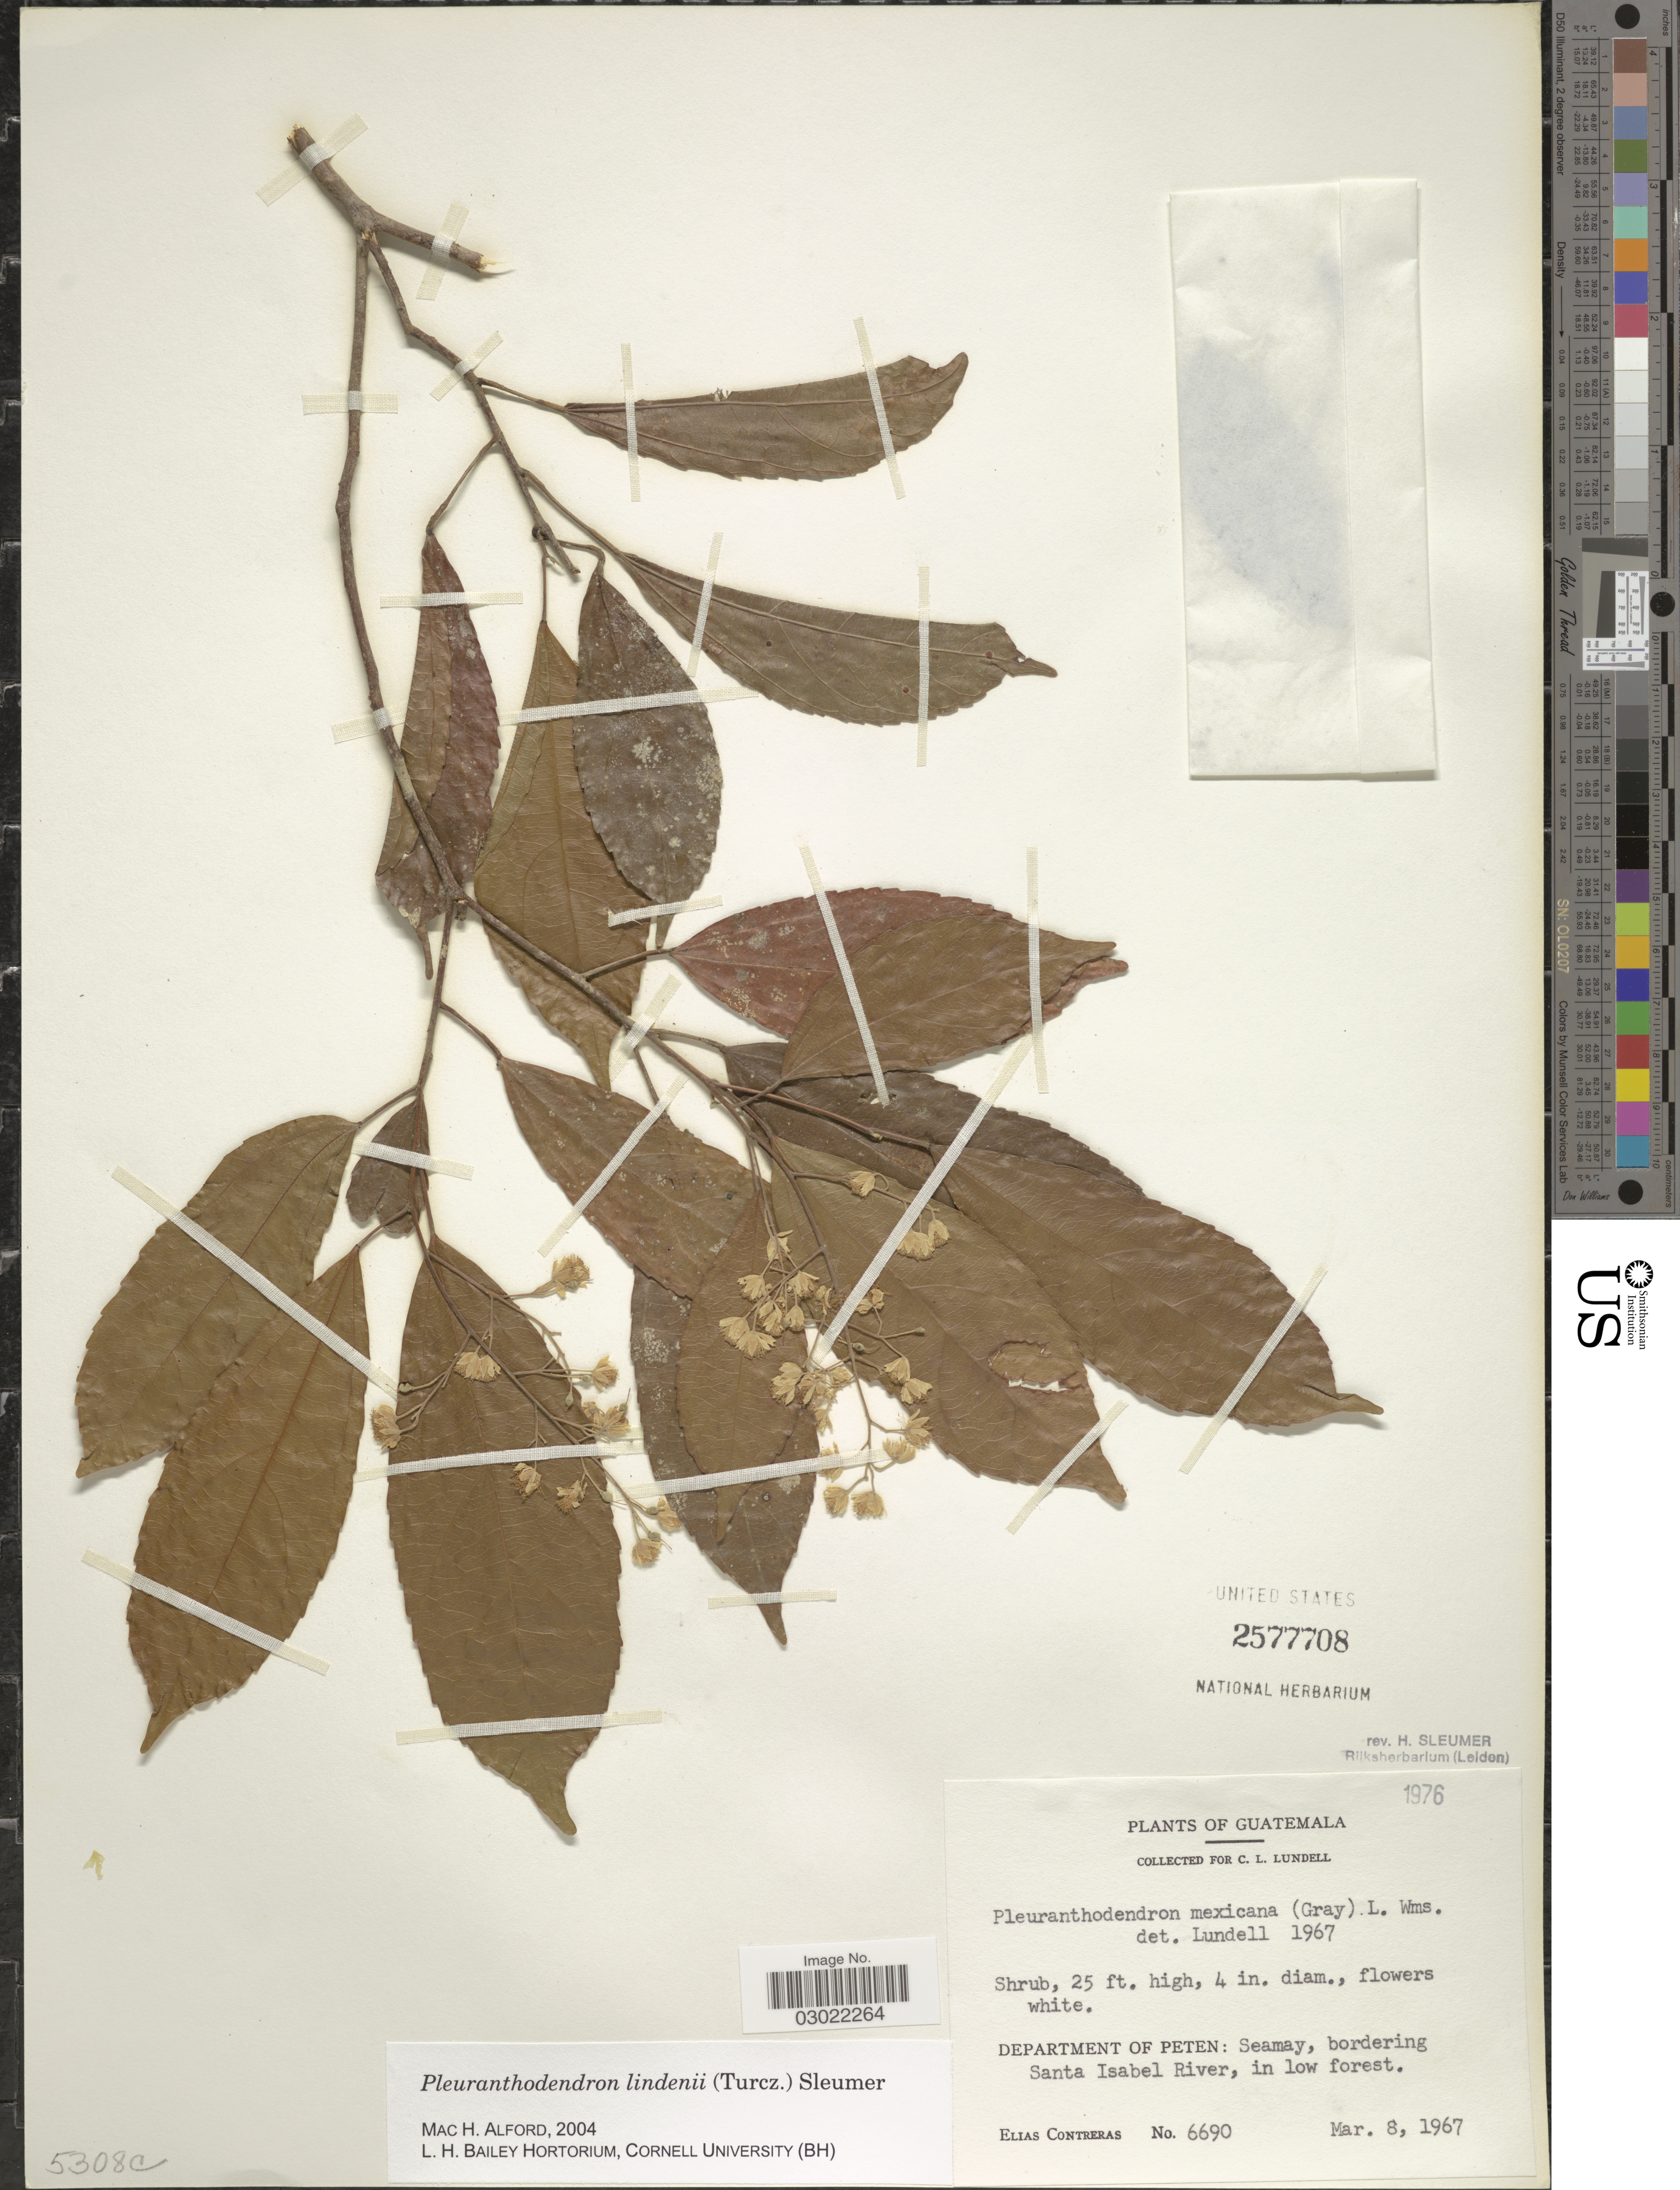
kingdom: Plantae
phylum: Tracheophyta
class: Magnoliopsida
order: Malpighiales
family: Salicaceae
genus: Pleuranthodendron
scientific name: Pleuranthodendron lindenii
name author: (Turcz.) Sleumer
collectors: E. Contreras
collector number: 6690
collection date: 1967-03-08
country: Guatemala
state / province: El Petén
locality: Seamay, bordering Santa Isabel River.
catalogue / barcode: US 2577708